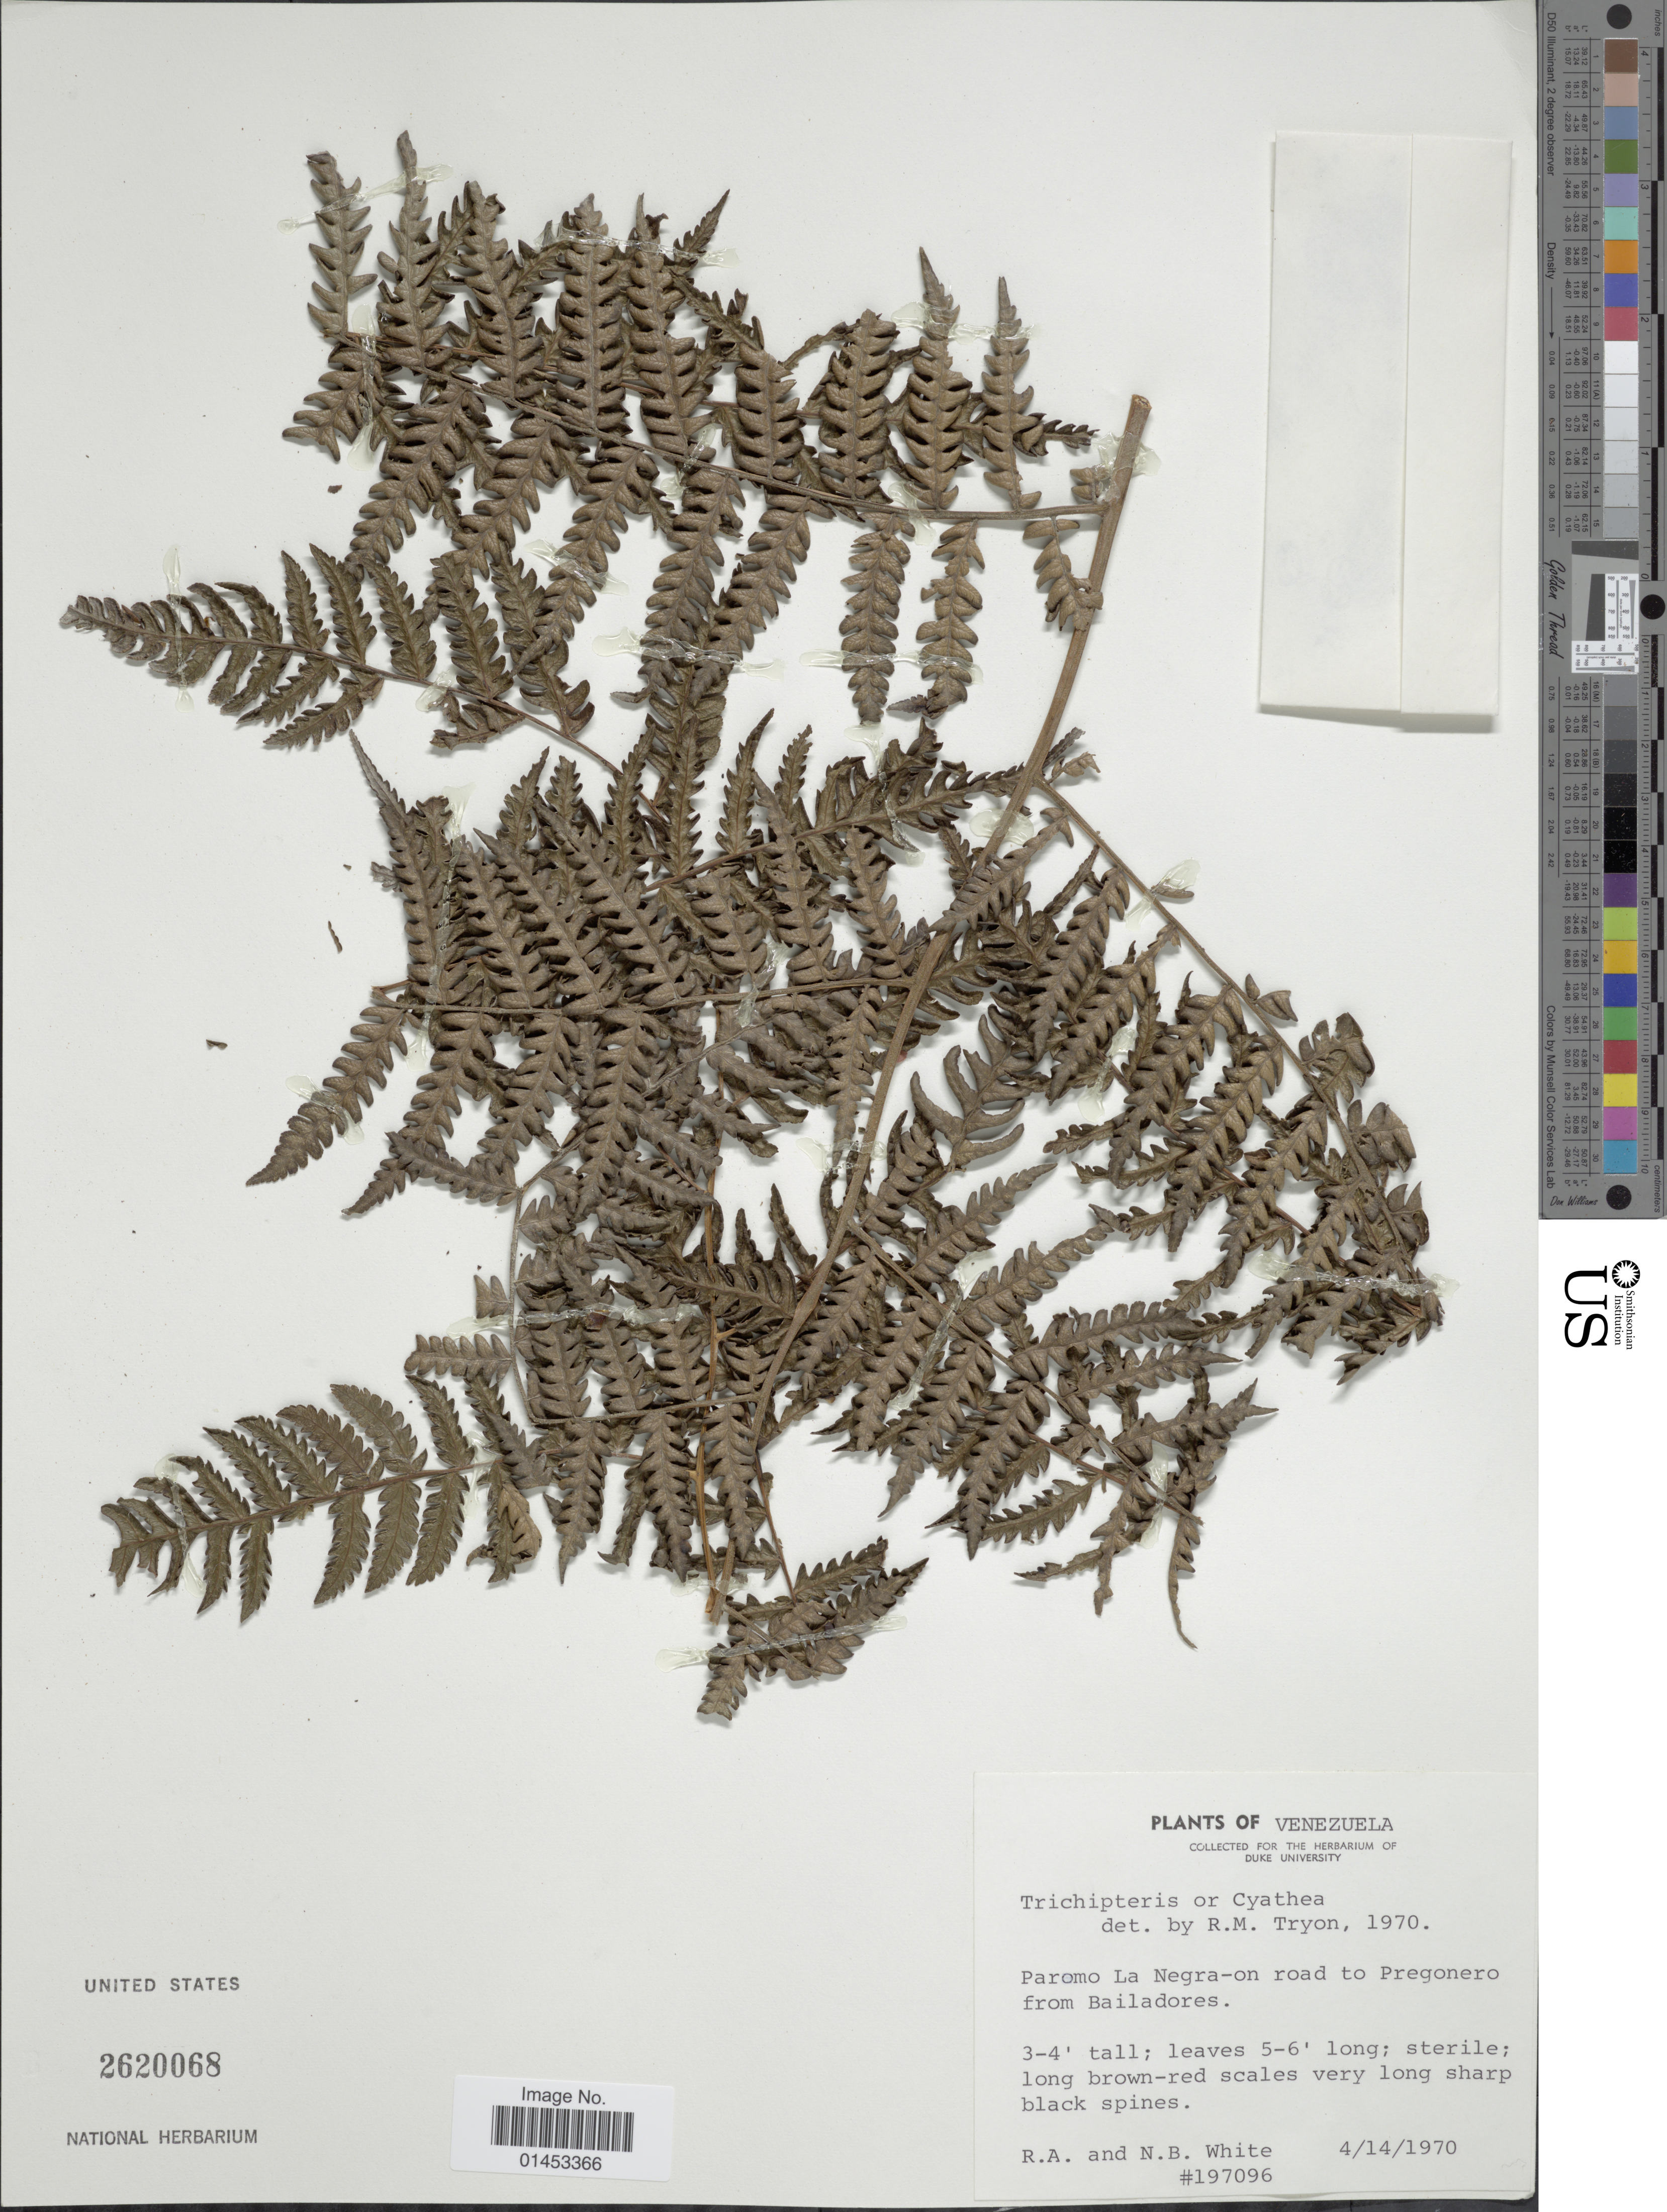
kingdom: Plantae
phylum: Tracheophyta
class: Polypodiopsida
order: Cyatheales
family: Cyatheaceae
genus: Cyathea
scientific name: Cyathea sp.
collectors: R. A. White & N. White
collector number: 197096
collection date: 1970-04-14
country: Venezuela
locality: Paromo La Nerga-on road to Pregonero from Bailadores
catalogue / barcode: US 2620068